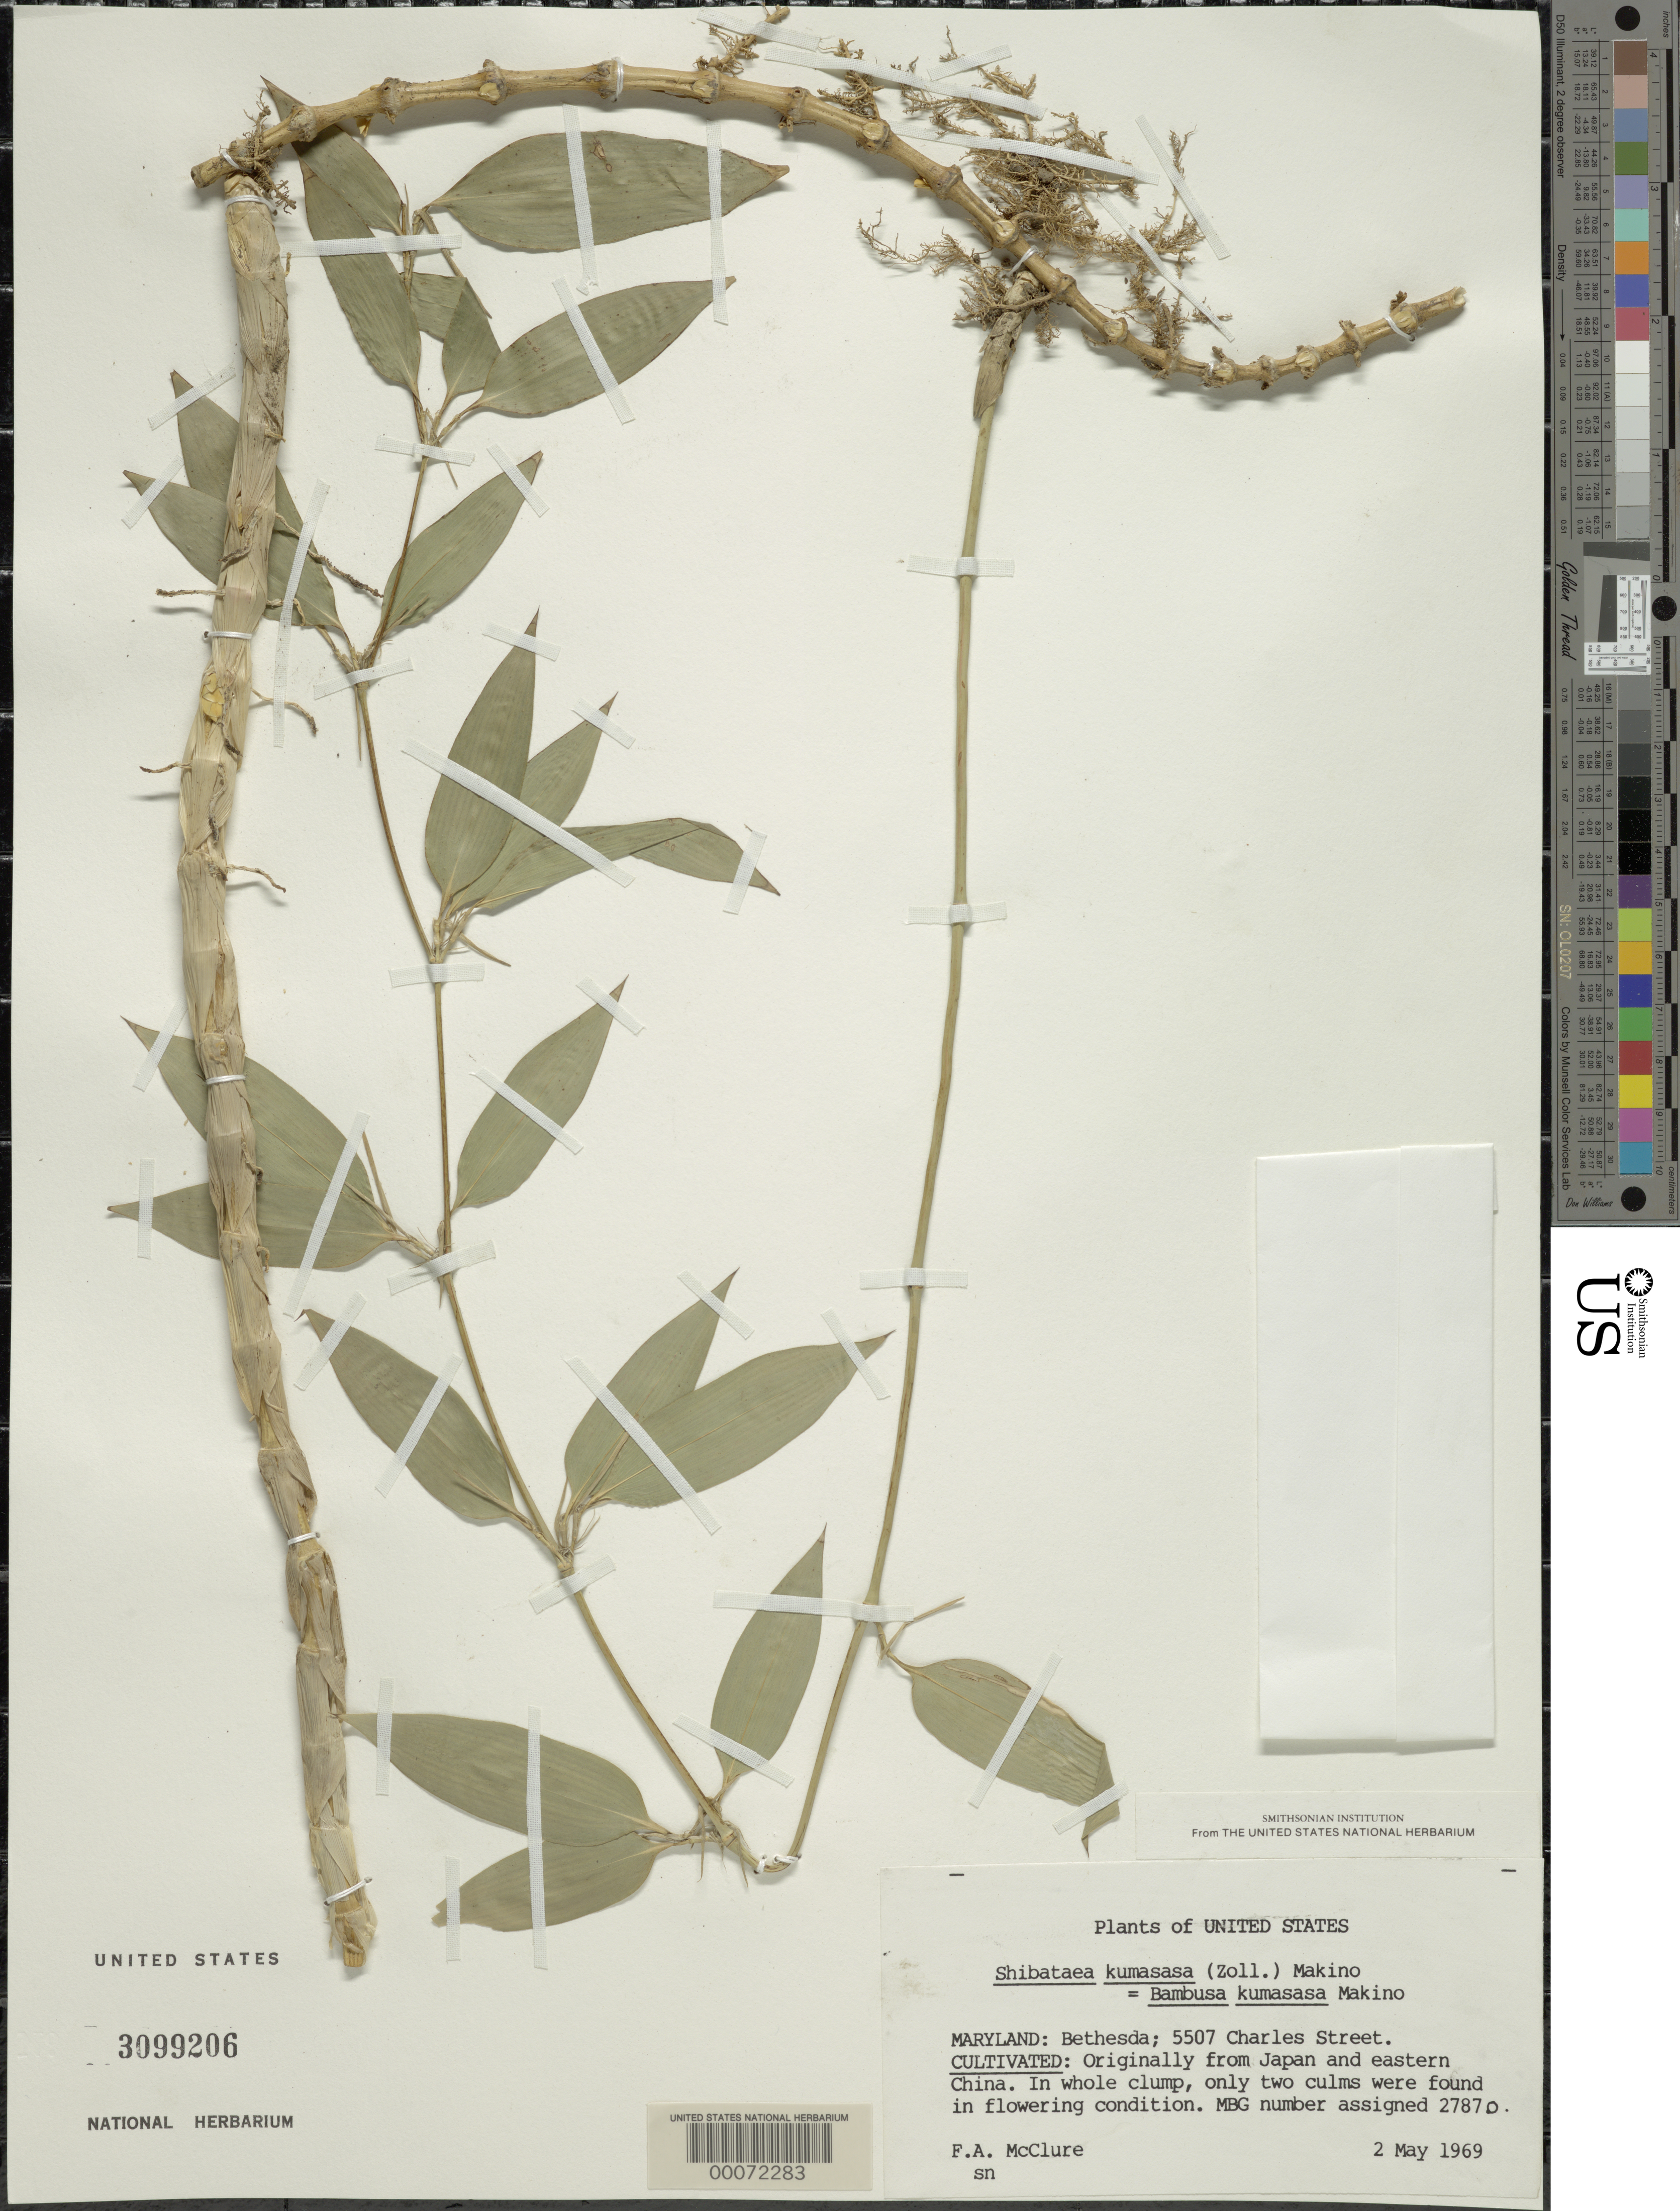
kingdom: Plantae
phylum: Tracheophyta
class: Liliopsida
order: Poales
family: Poaceae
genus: Bambusa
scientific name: Bambusa kumasasa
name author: Zoll.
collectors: F. A. McClure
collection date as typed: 02 May 1969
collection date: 1969-05-02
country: United States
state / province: Maryland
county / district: Montgomery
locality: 5507 Charles Street, Bethesda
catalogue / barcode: US 3099206